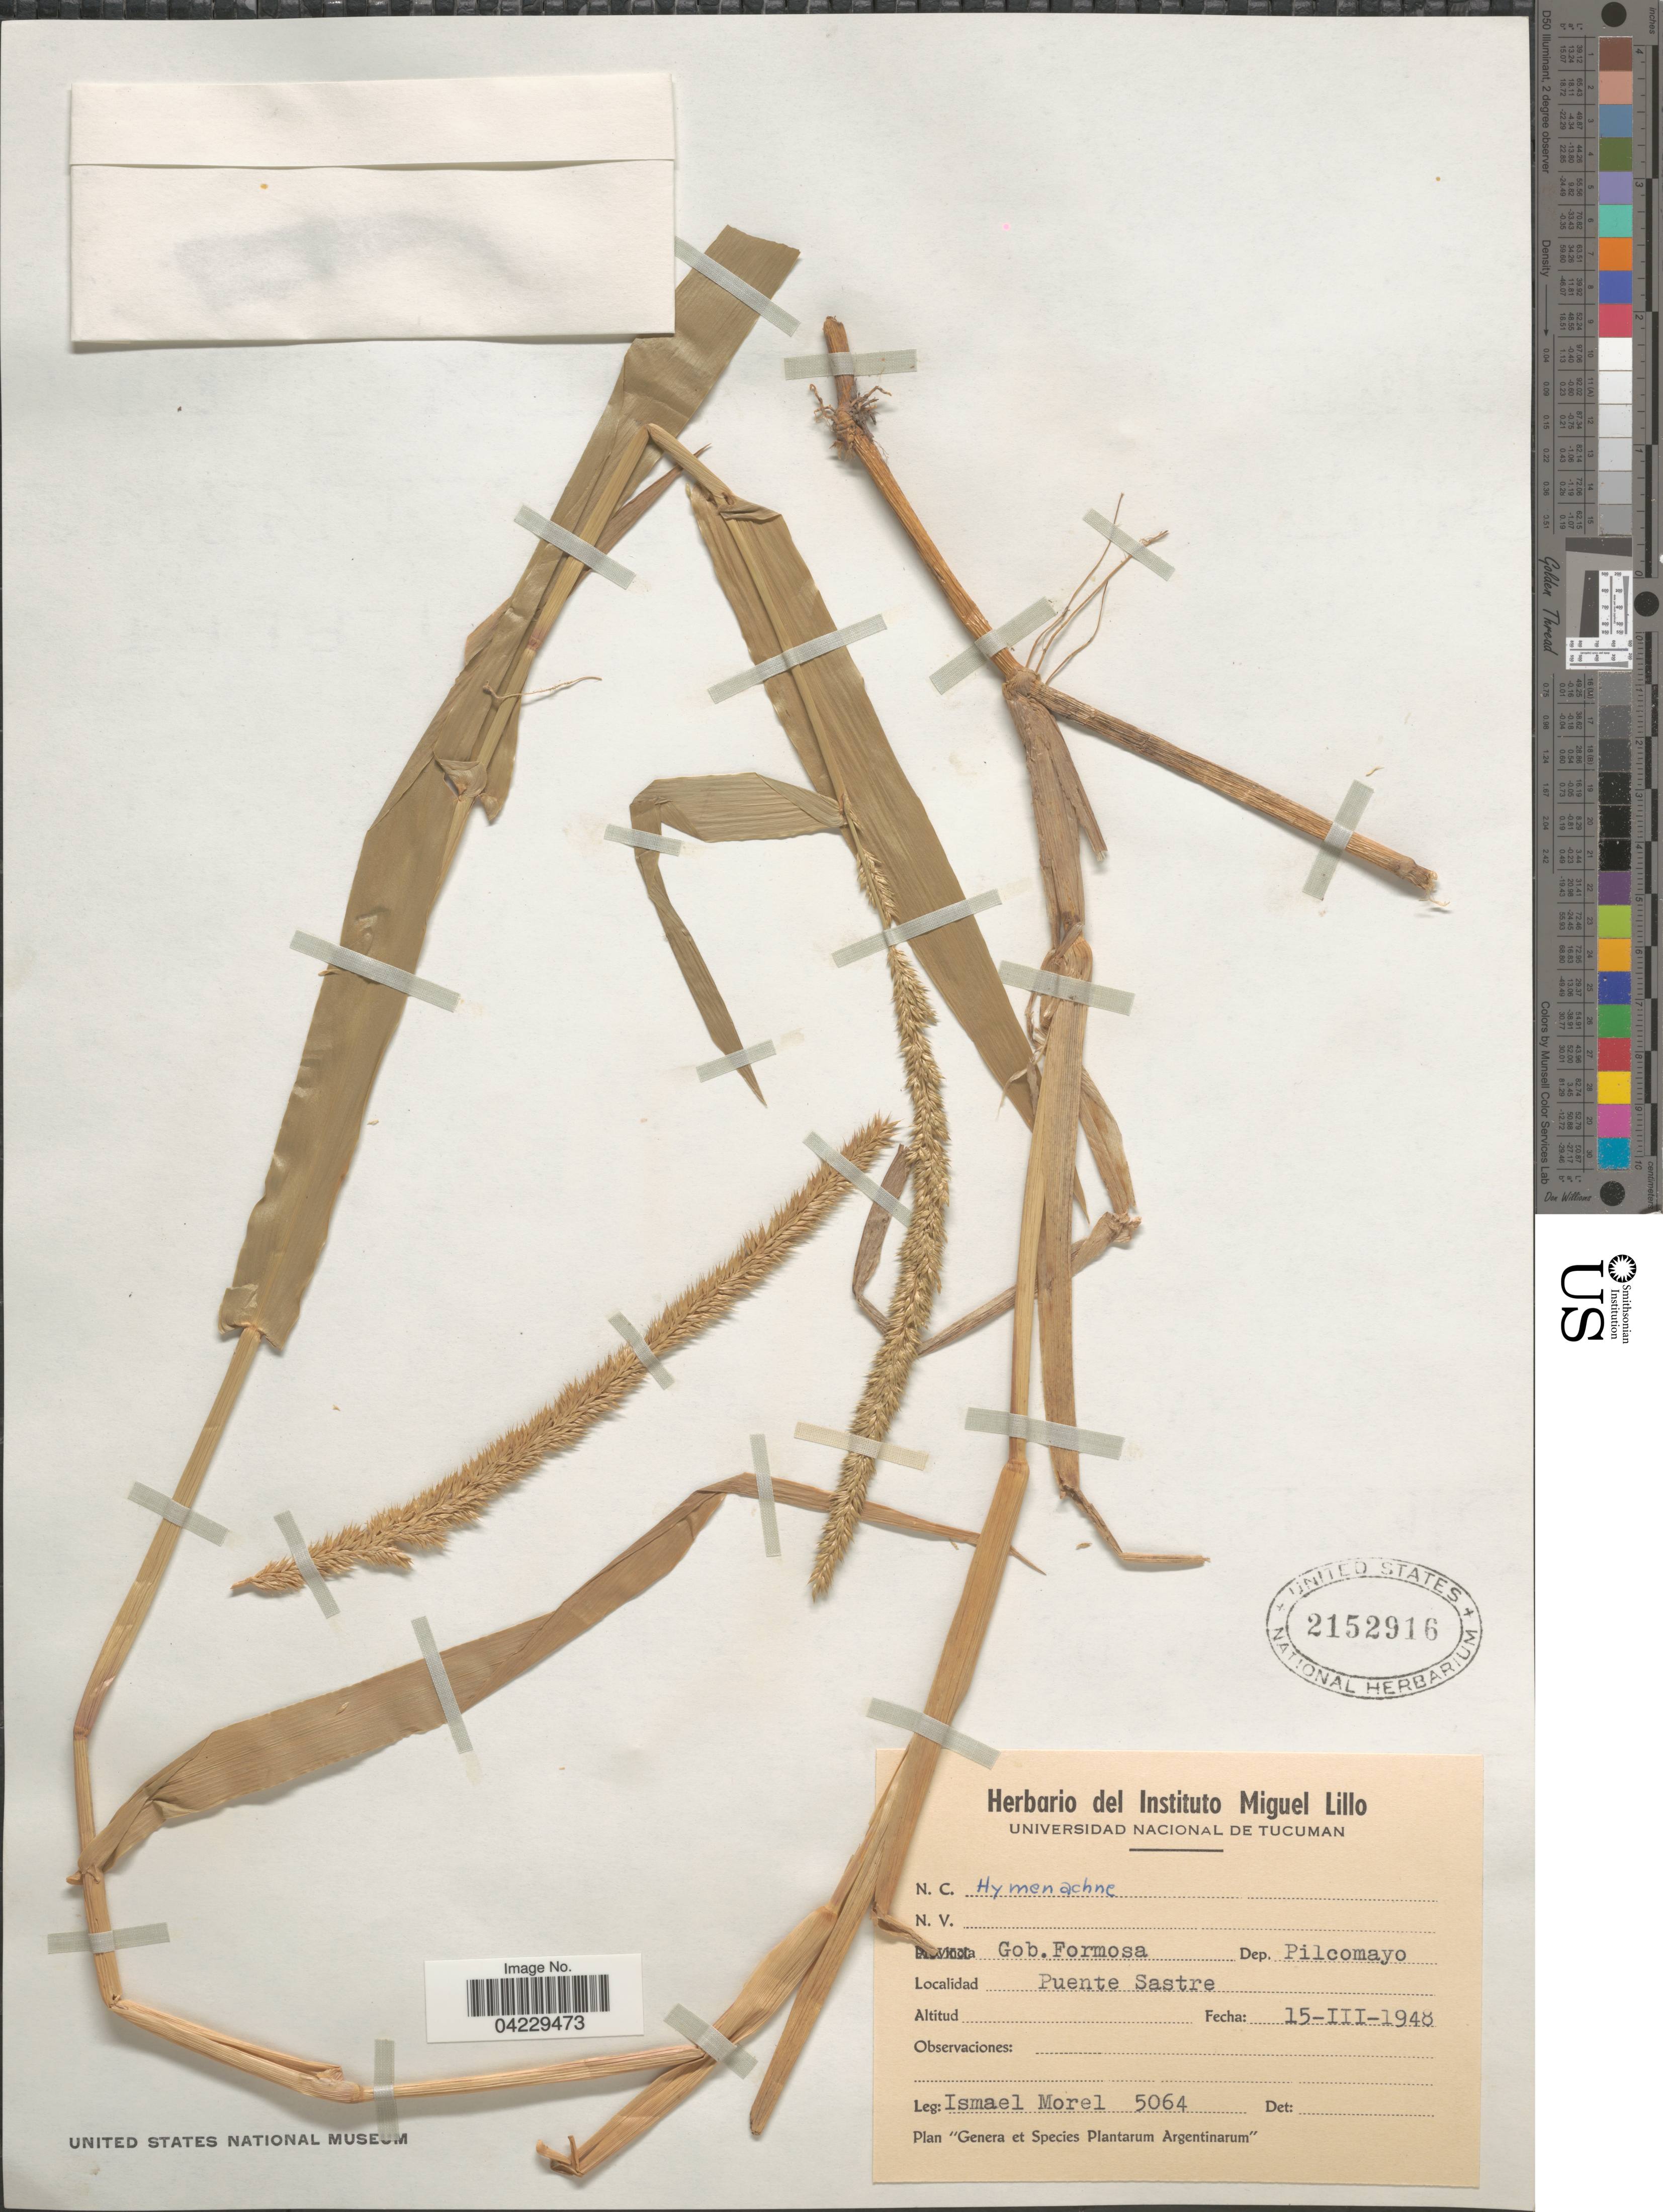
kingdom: Plantae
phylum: Tracheophyta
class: Liliopsida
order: Poales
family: Poaceae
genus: Hymenachne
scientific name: Hymenachne amplexicaulis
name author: (Rudge) Nees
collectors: I. Morel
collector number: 5064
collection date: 1948-03-15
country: Argentina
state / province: Formosa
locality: Gob. Formosa. Dep. Pilcomayo. Puente Sastre.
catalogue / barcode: US 2152916